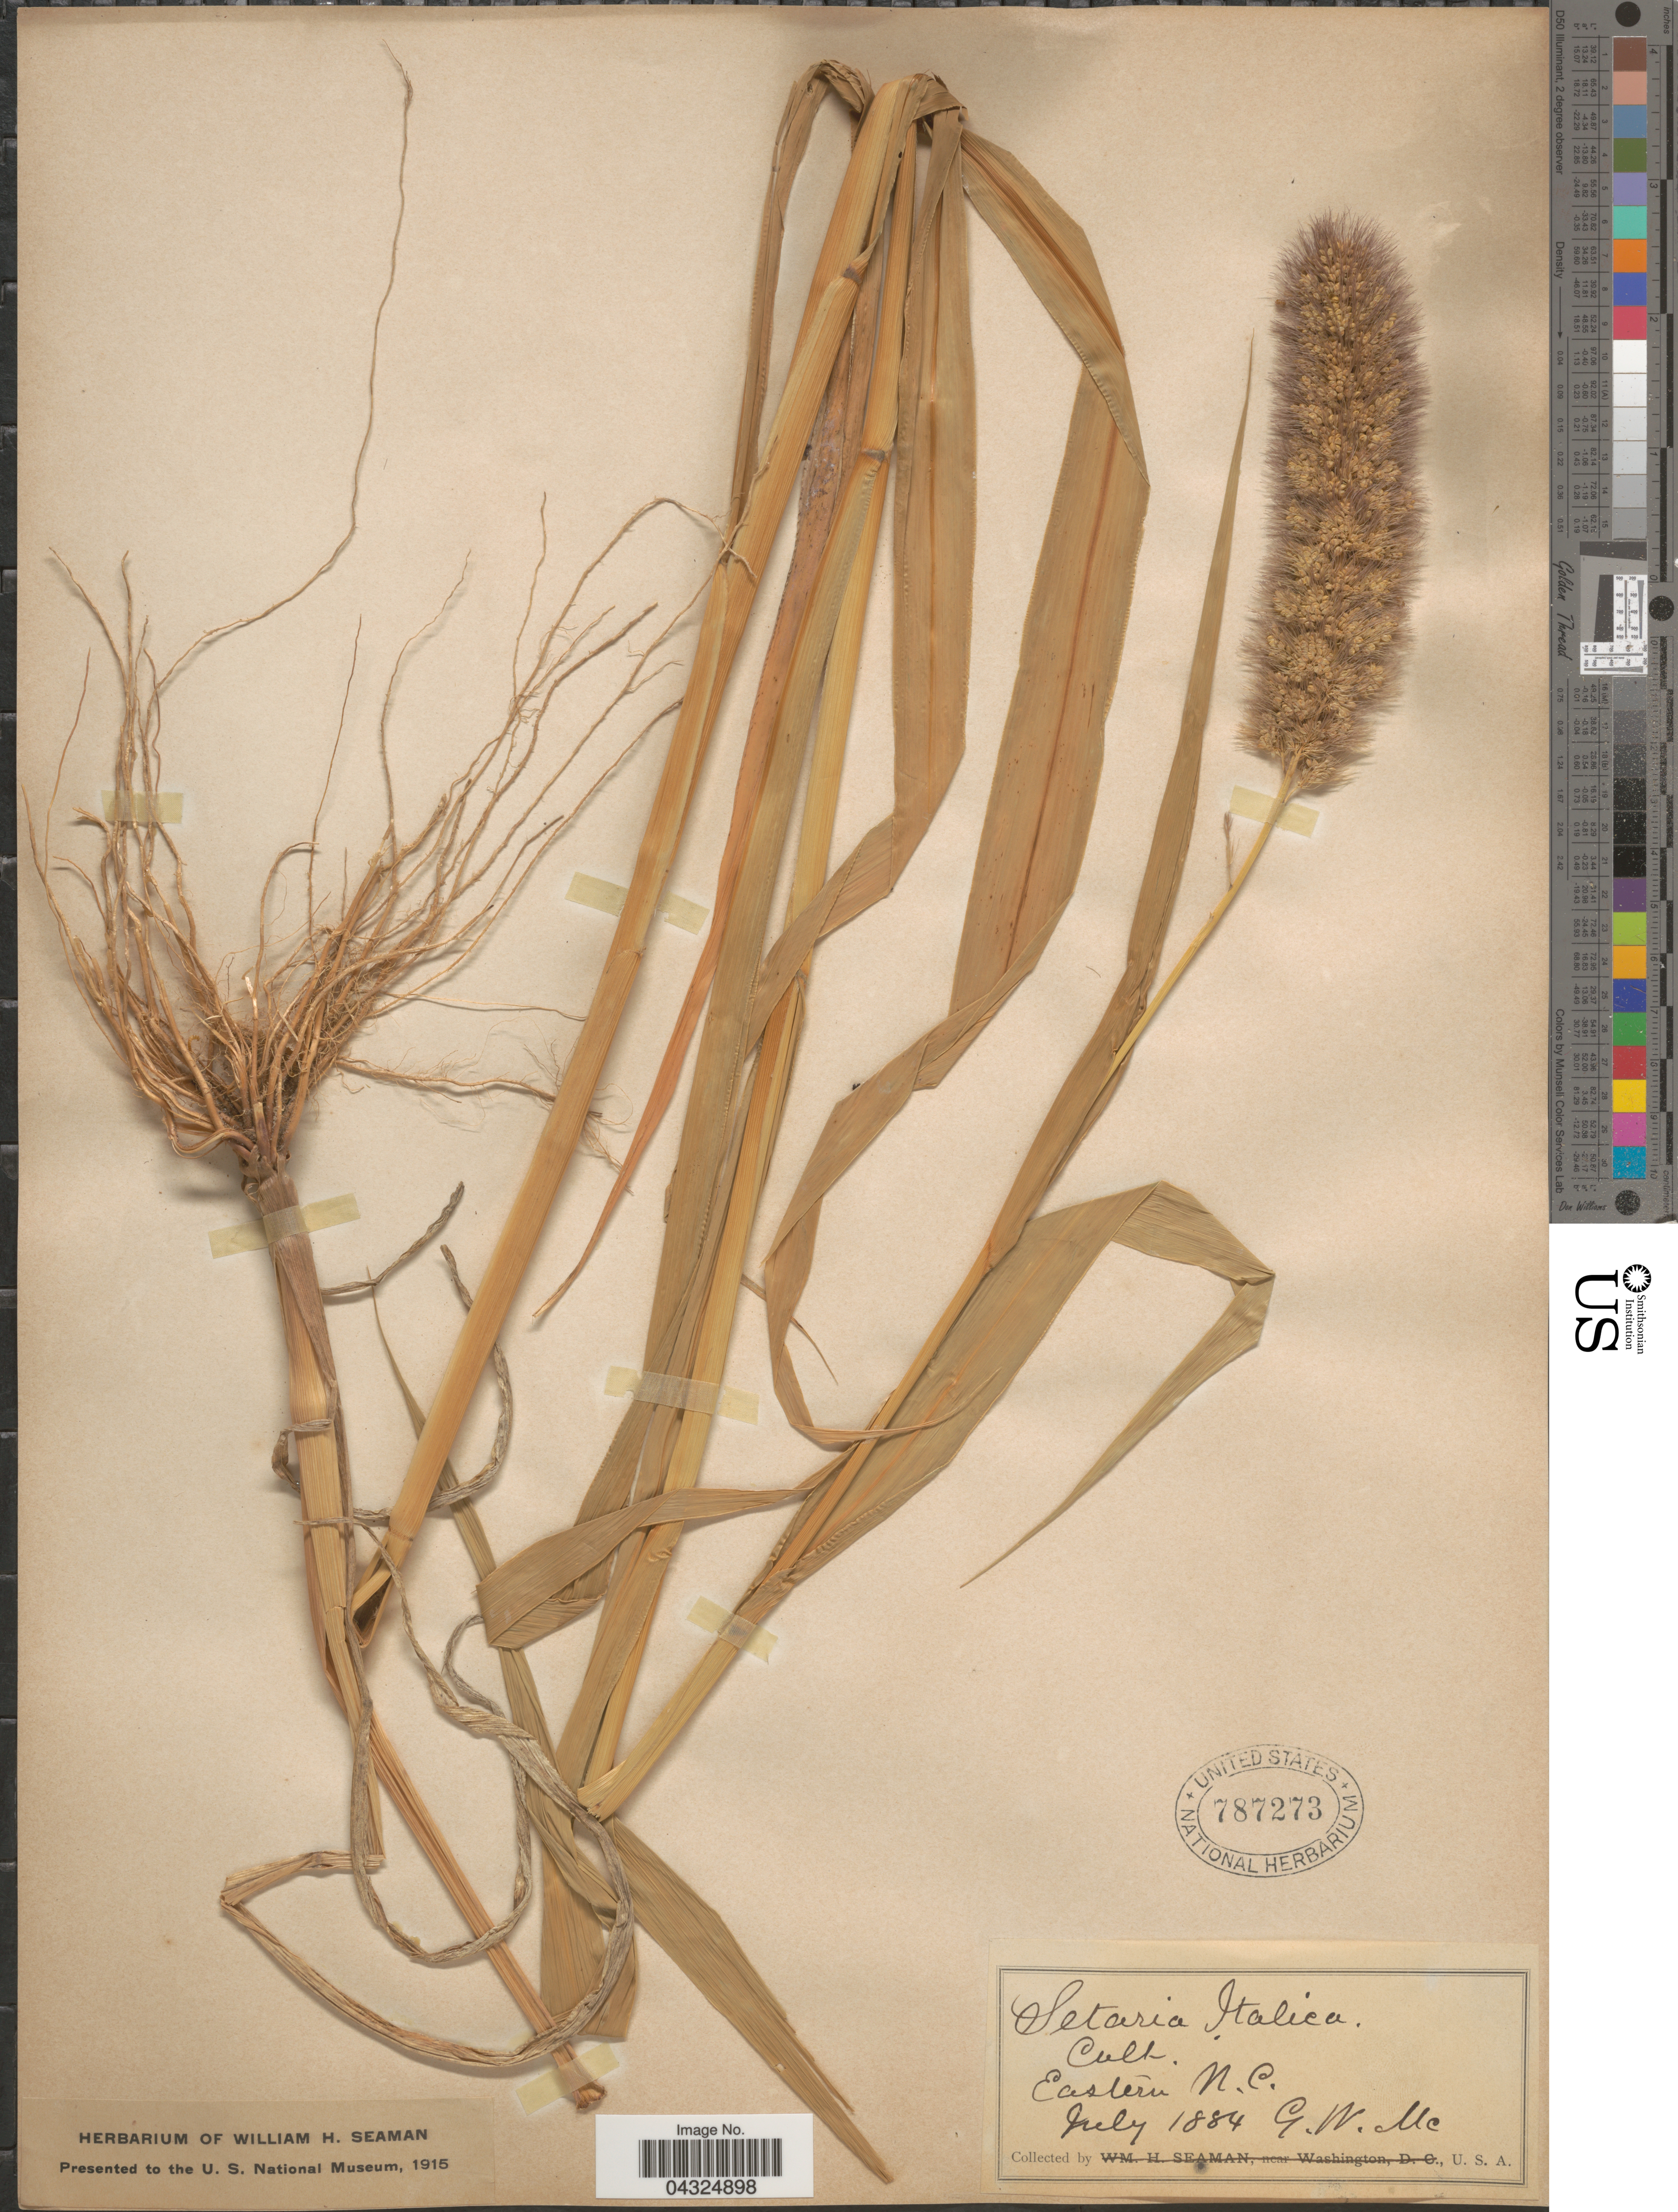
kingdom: Plantae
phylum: Tracheophyta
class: Liliopsida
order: Poales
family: Poaceae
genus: Setaria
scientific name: Setaria italica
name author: (L.) P. Beauv.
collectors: G. Mc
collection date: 1884-07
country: United States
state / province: North Carolina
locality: Eastern N. C.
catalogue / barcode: US 787273